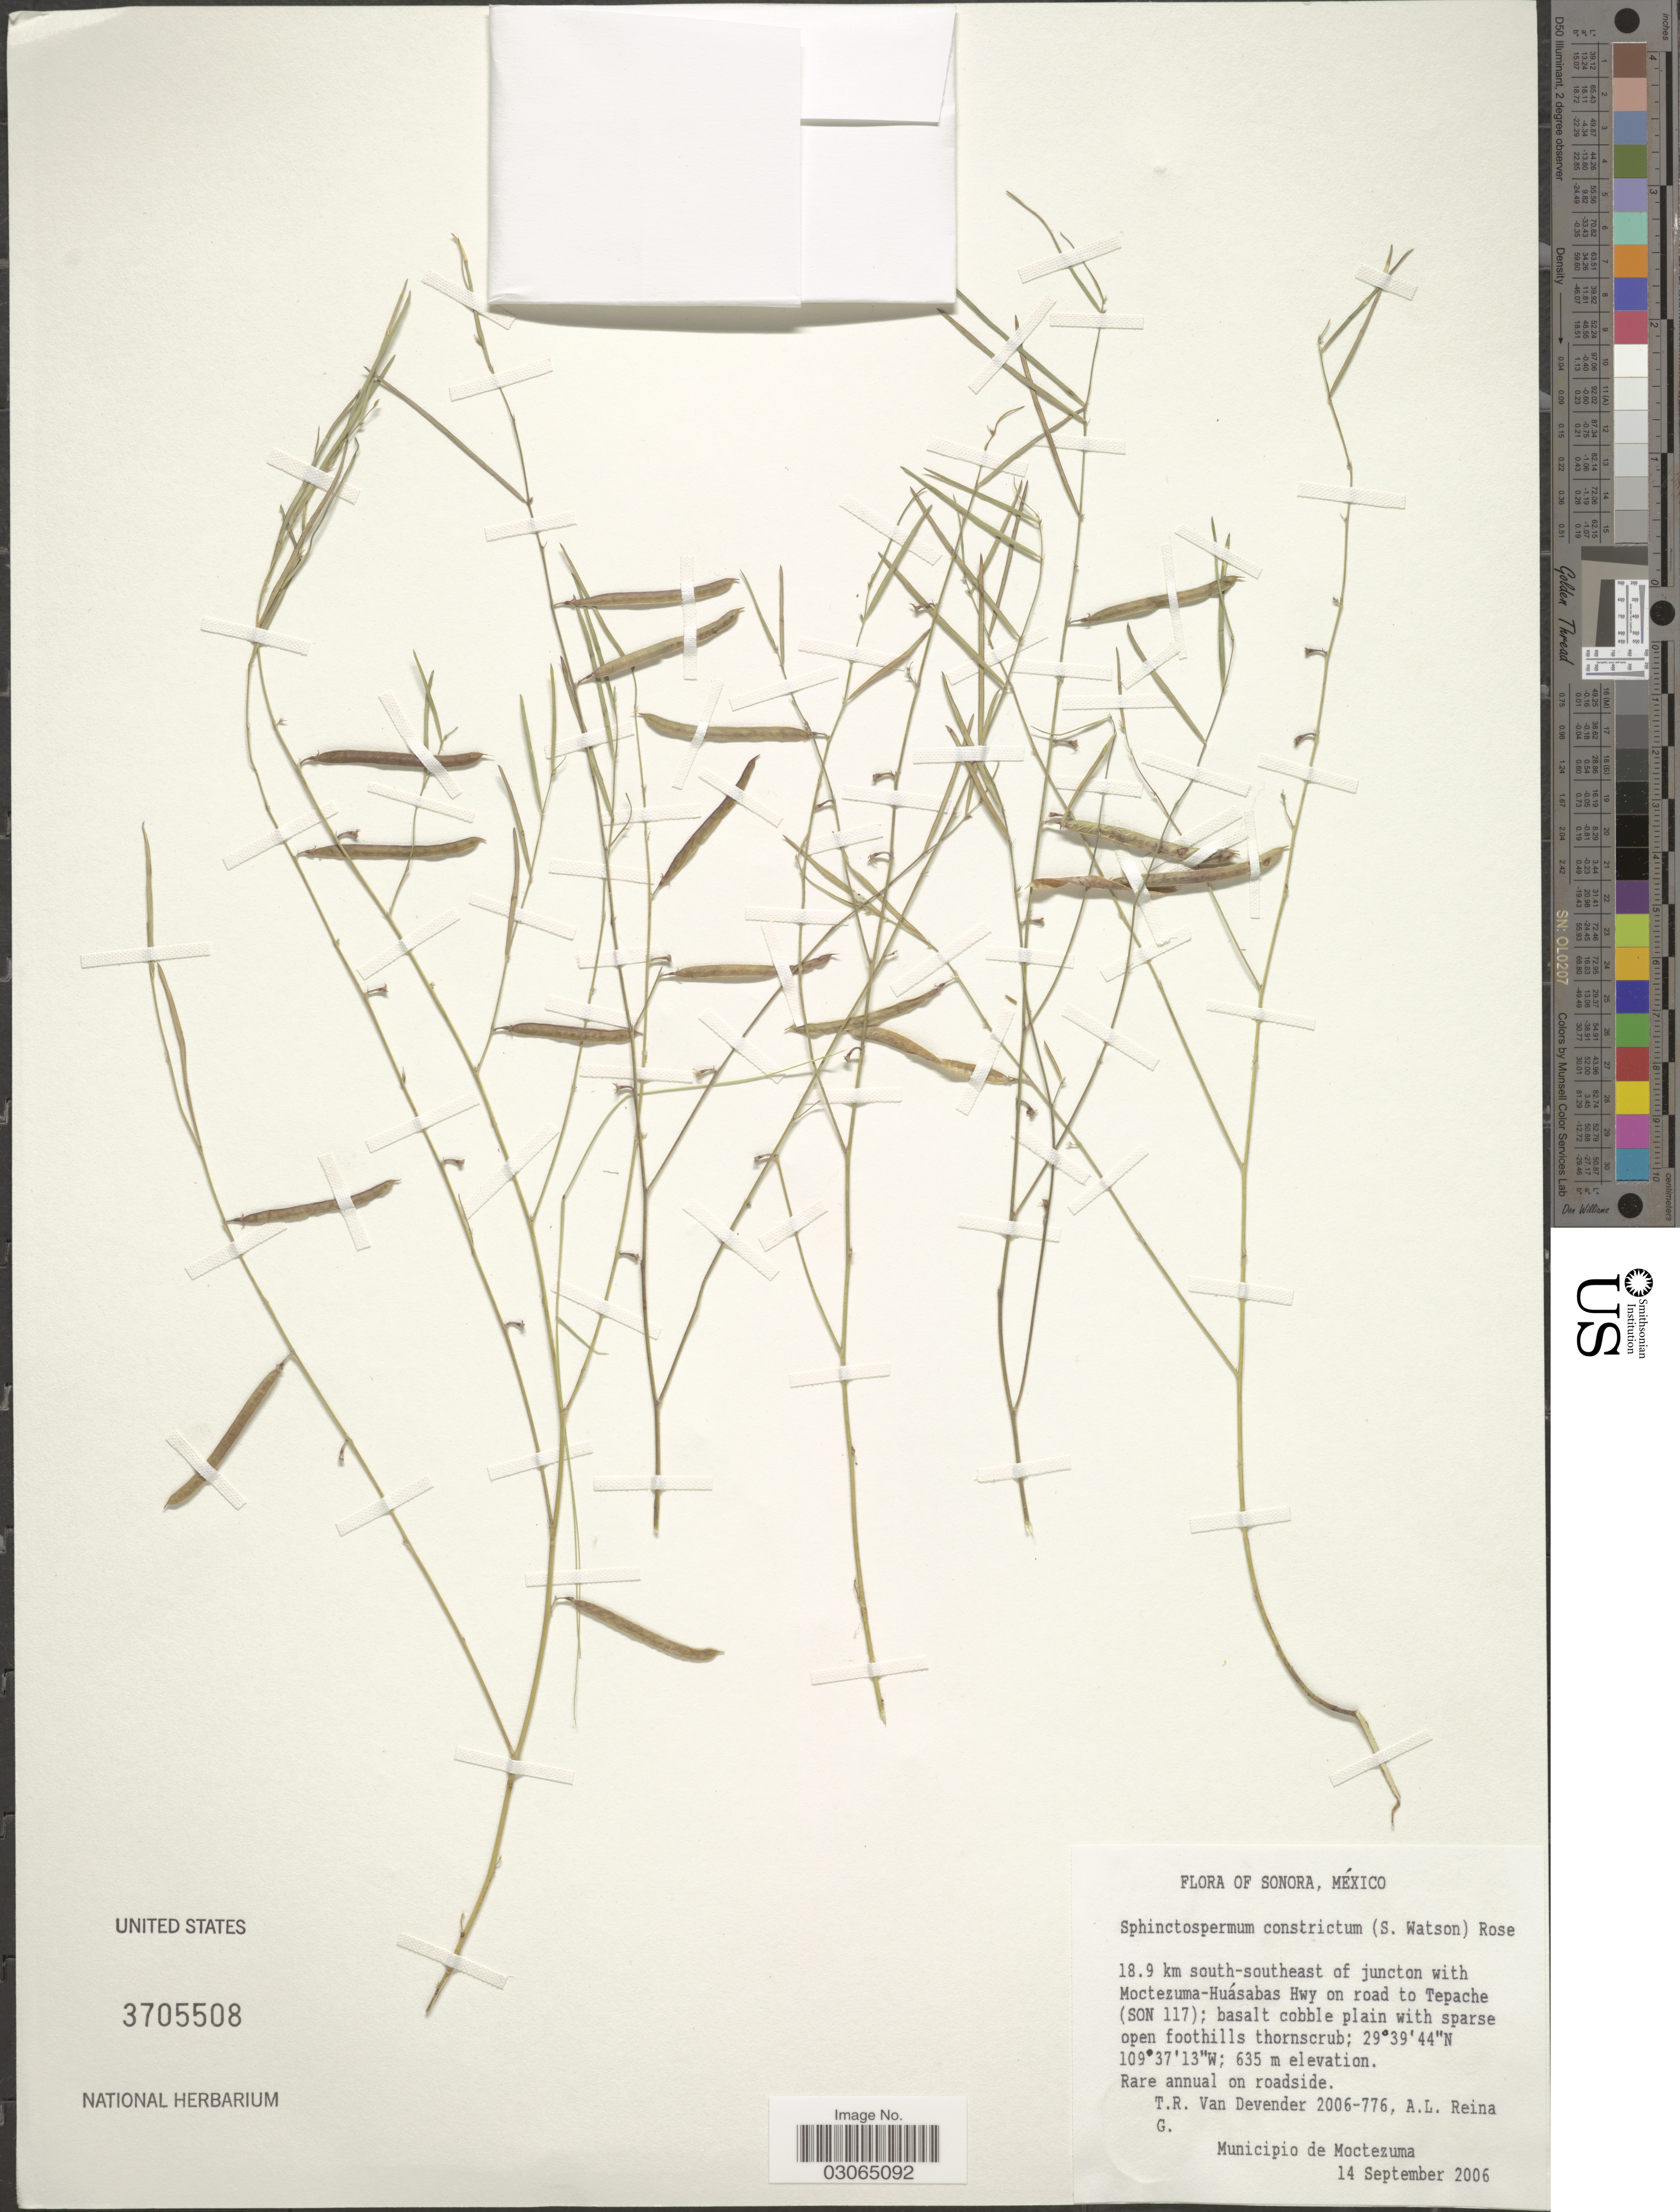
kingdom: Plantae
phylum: Tracheophyta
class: Magnoliopsida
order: Fabales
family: Fabaceae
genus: Sphinctospermum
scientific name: Sphinctospermum constrictum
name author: (S. Watson) Rose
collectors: T. R. Van Devender & A. L. Reina G.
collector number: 2006-776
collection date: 2006-09-14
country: Mexico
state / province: Sonora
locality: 18.9 km south-southeast of junction with Moctezuma-Huásabas Hwy on road to Tepache (SON 117).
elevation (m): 635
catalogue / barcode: US 3705508